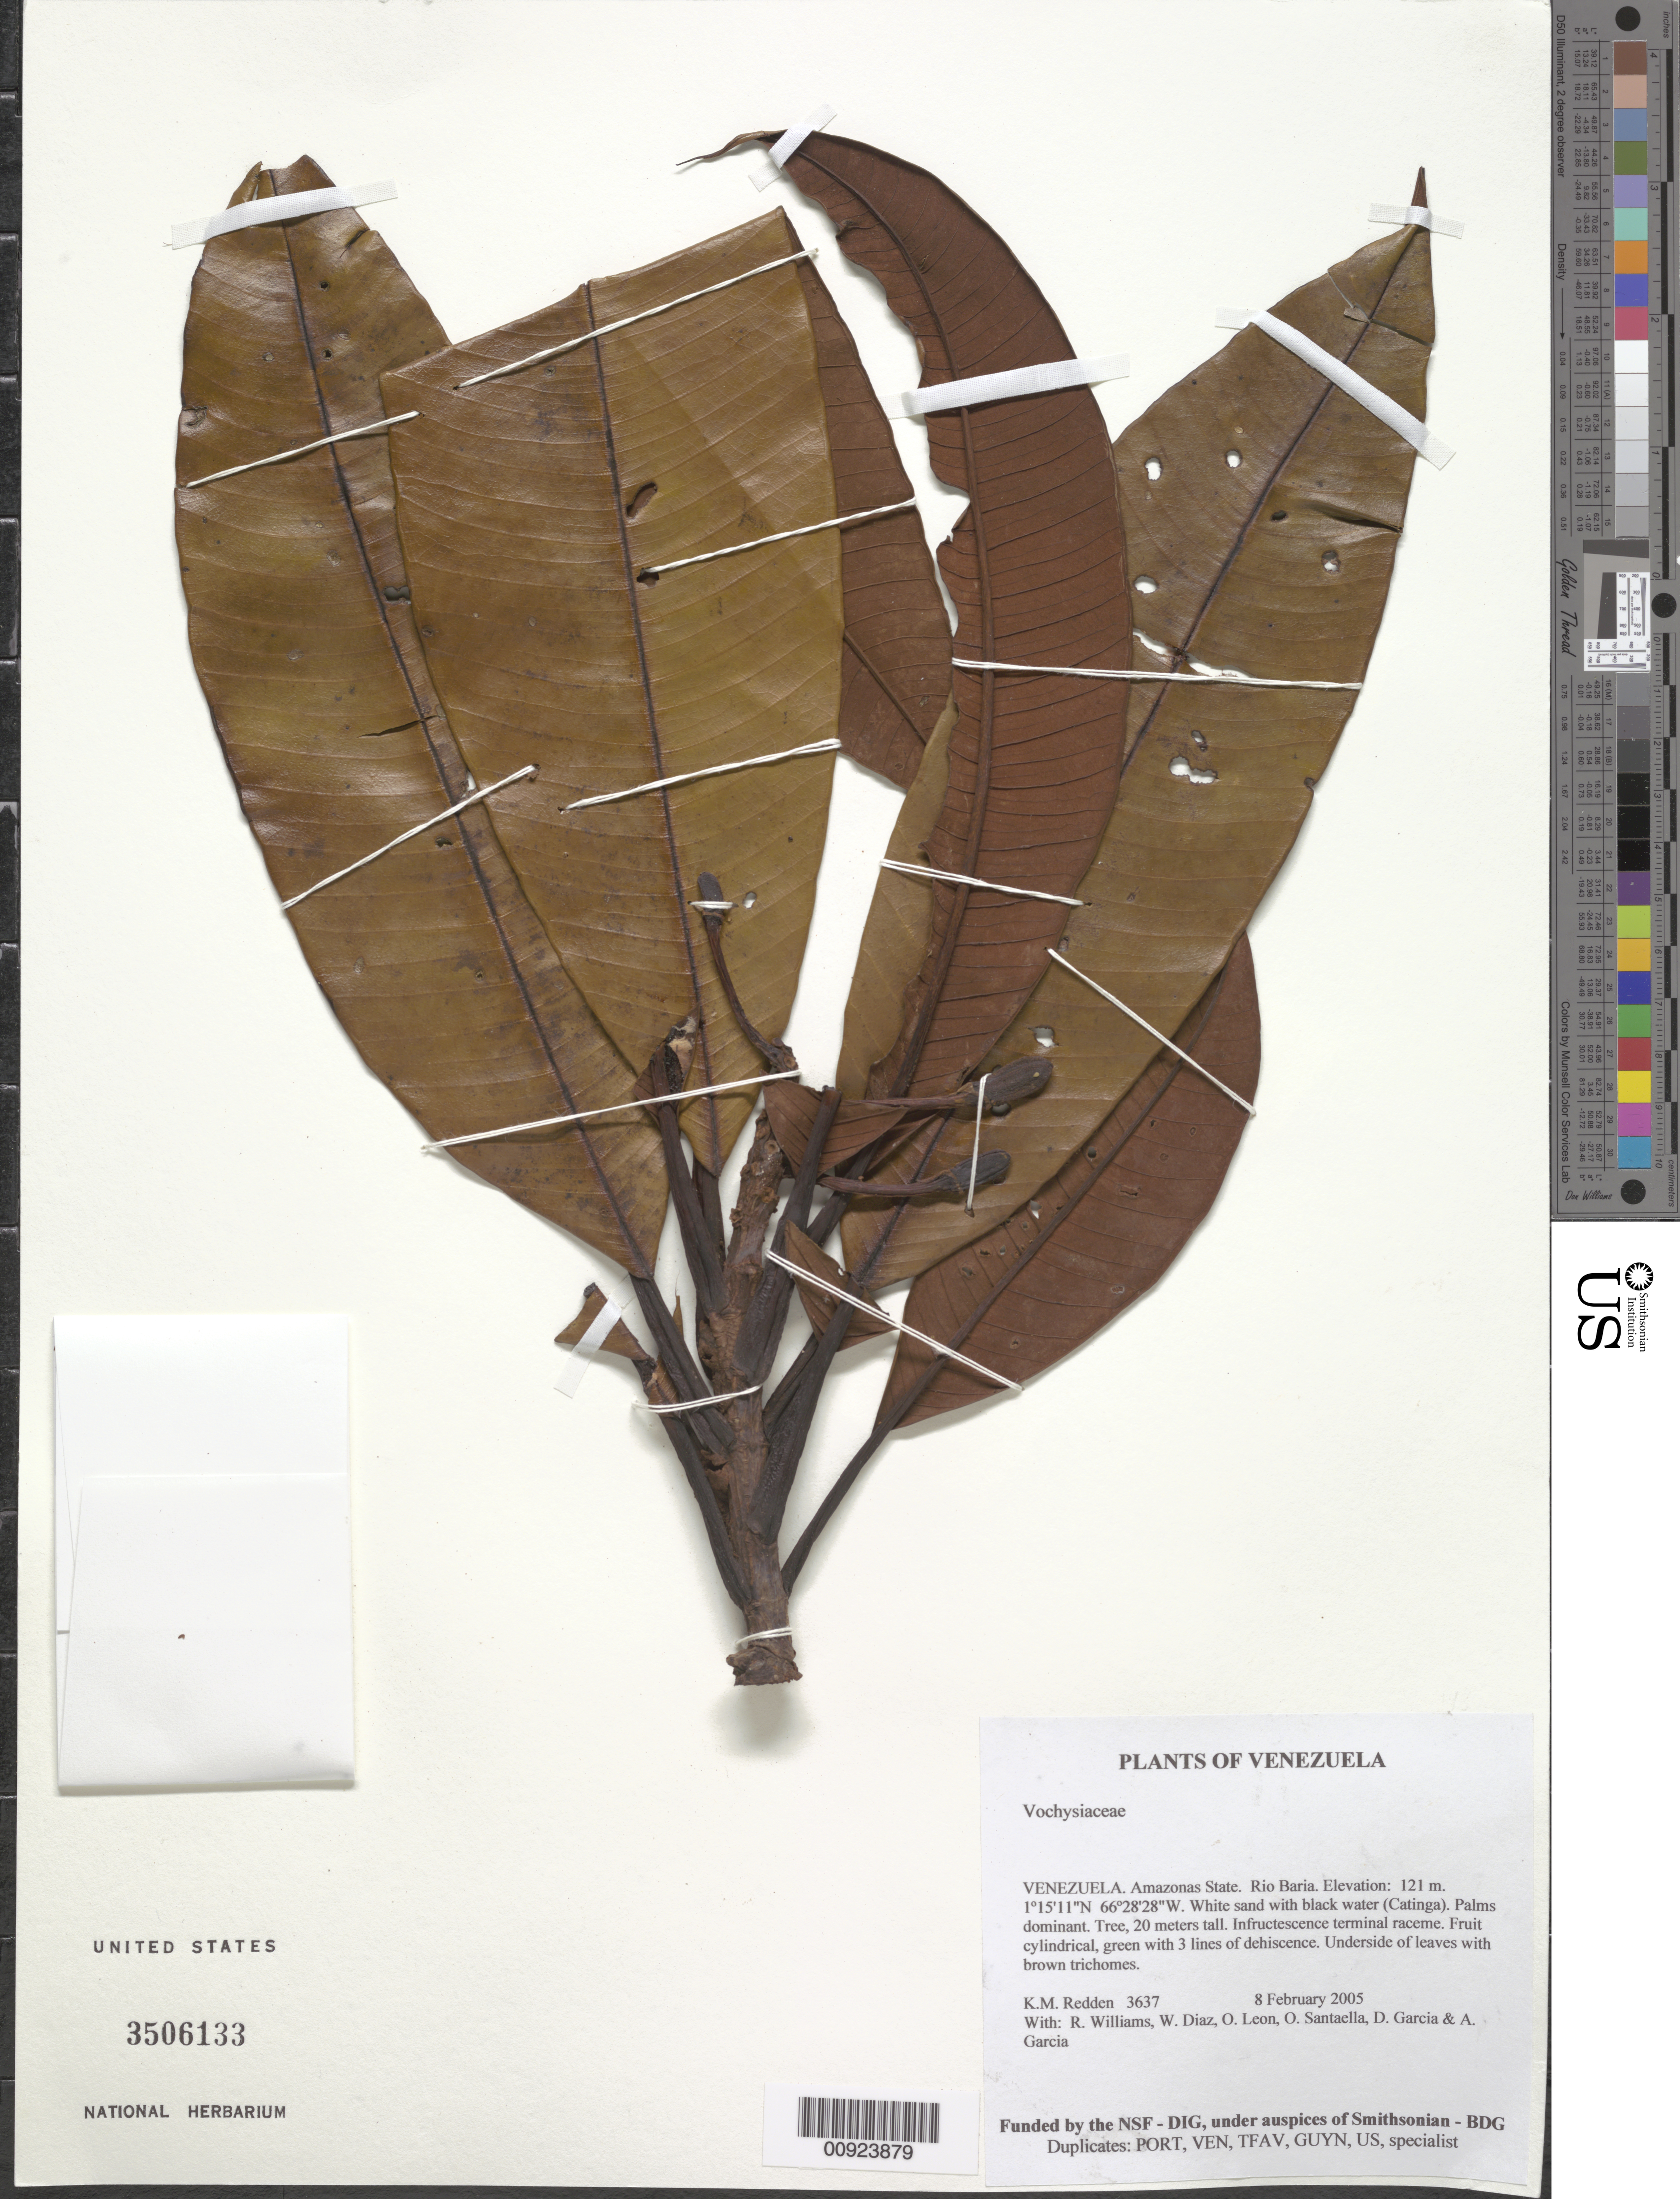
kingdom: Plantae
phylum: Tracheophyta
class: Magnoliopsida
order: Myrtales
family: Vochysiaceae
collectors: K. M. Redden, R. Williams, W. Díaz P., O. León, O. Santaella, D. Garcia & A. Garcia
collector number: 3637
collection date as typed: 8 February 2005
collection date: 2005-02-08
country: Venezuela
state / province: Amazonas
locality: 21 - Rio Baria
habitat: White sand with black water (Catinga). Palms dominant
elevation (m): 121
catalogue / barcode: US 3506133